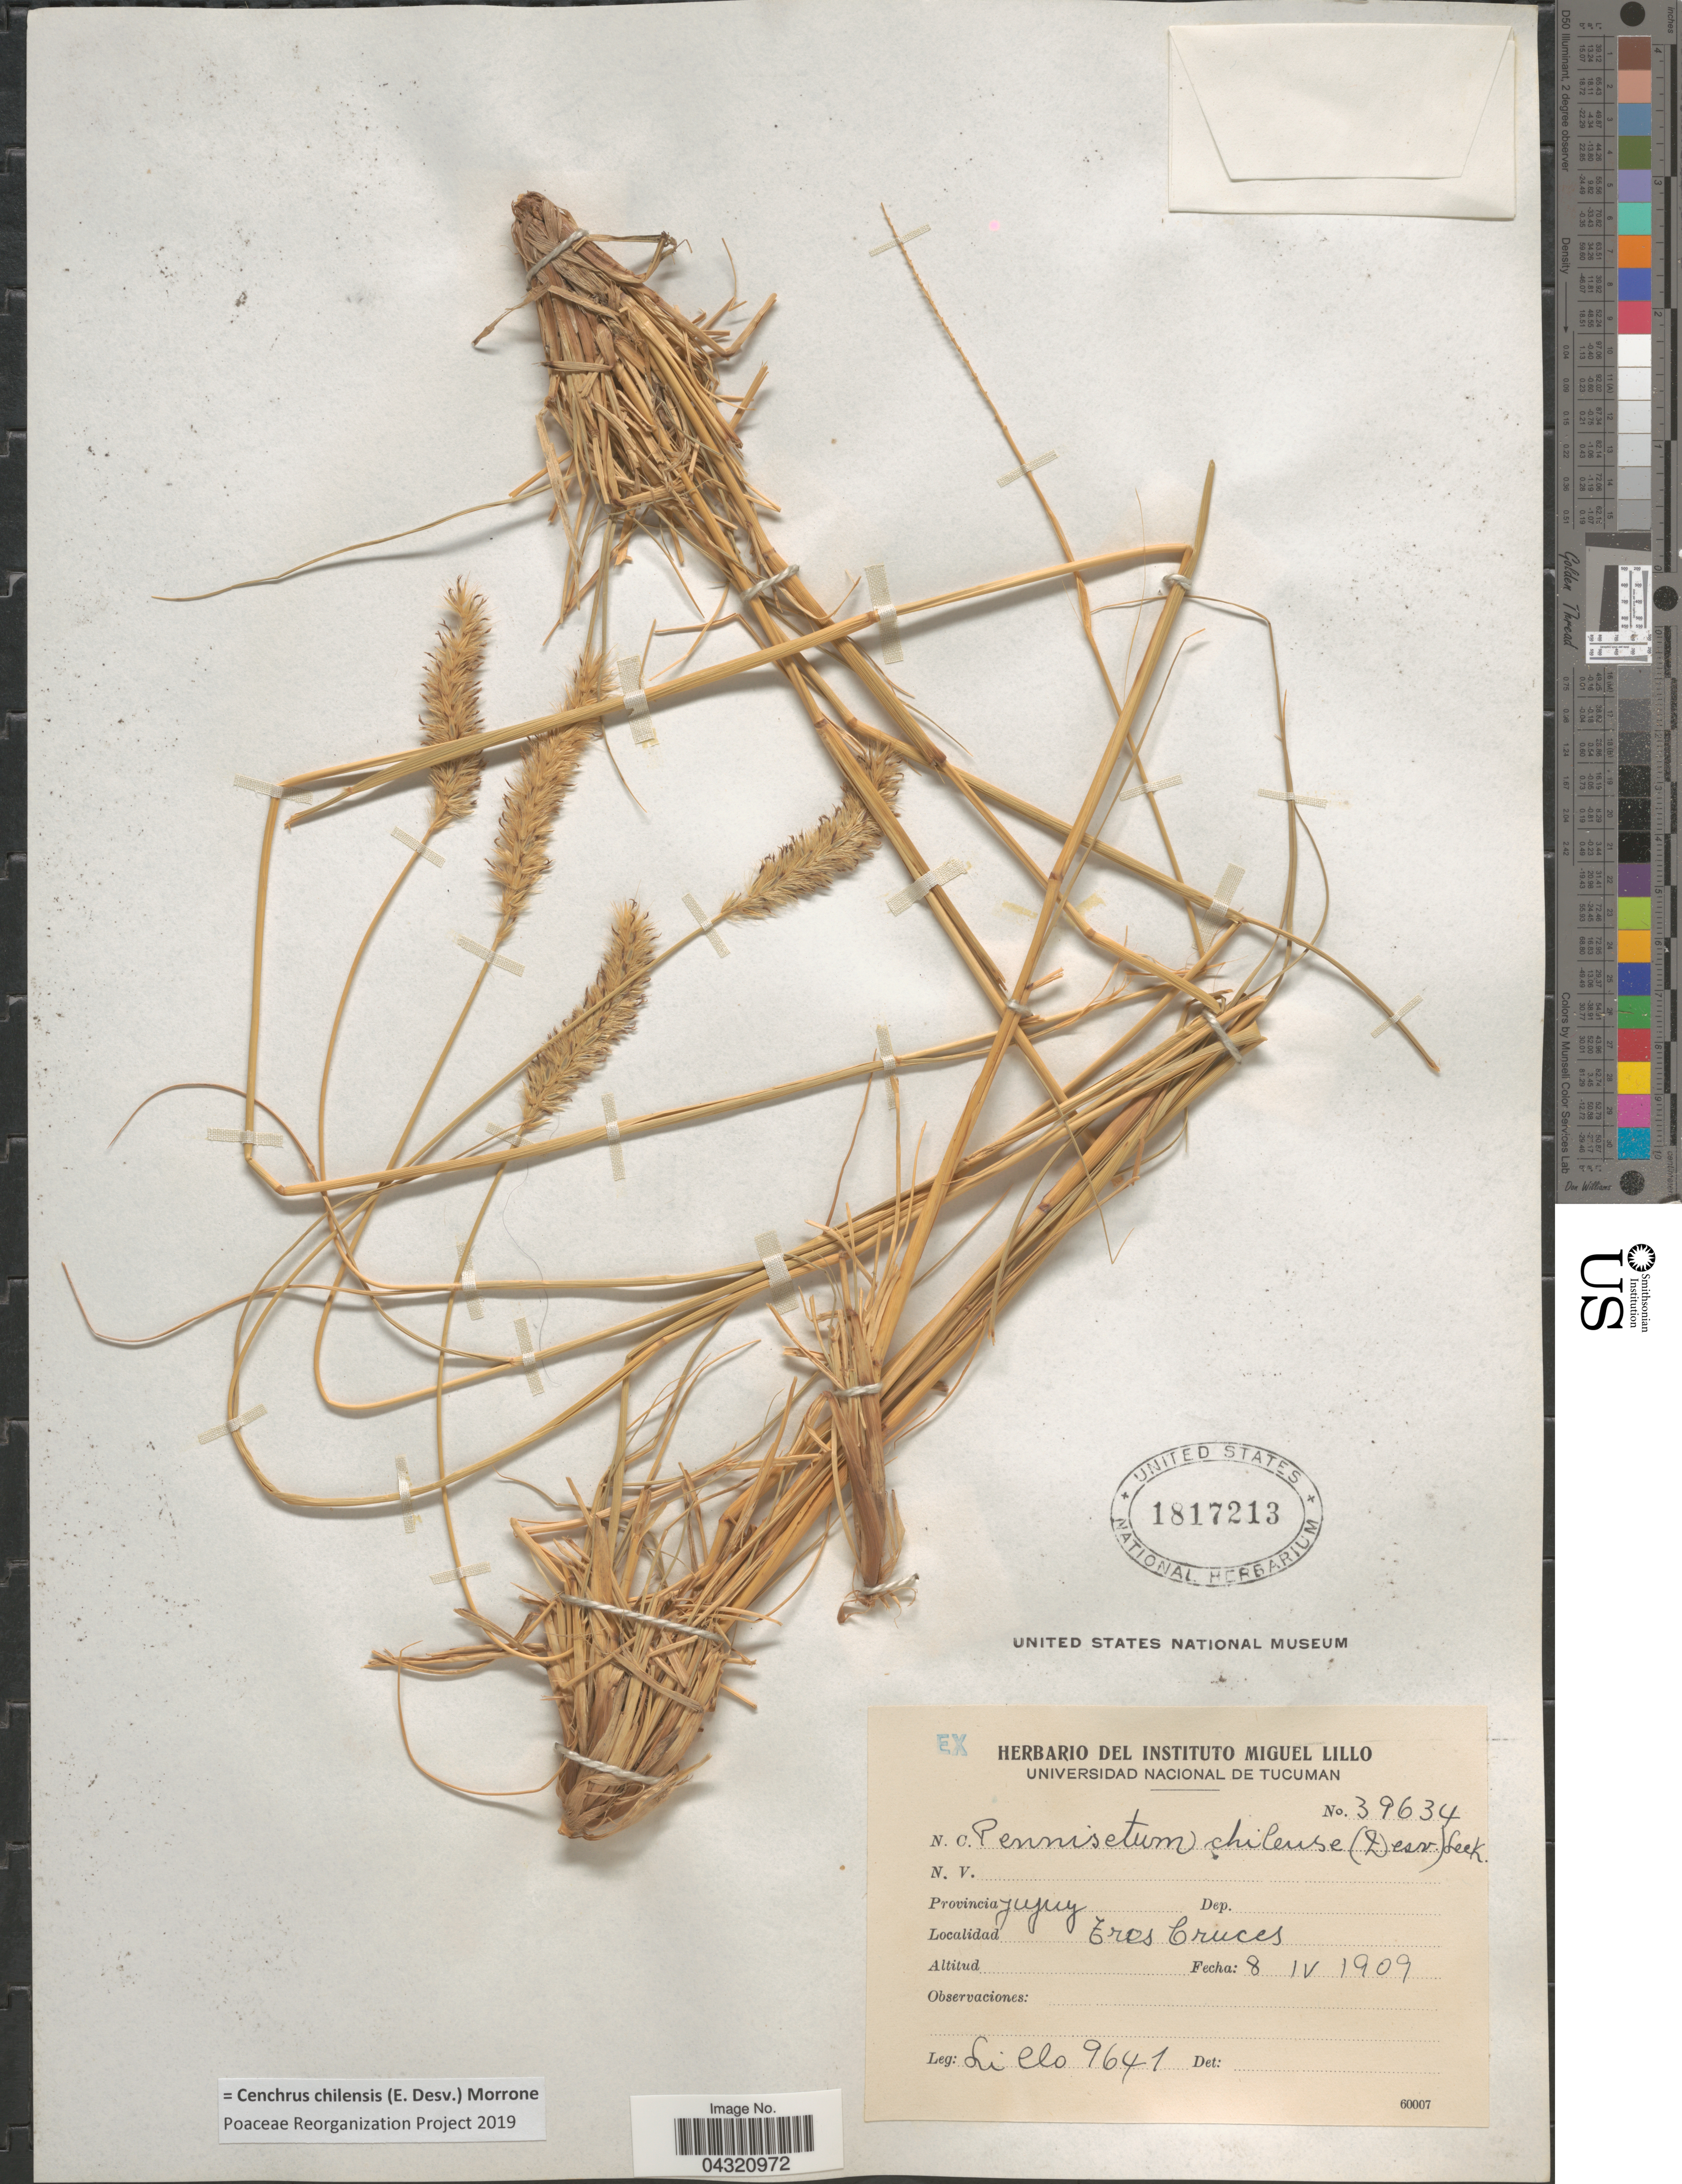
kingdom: Plantae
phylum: Tracheophyta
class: Liliopsida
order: Poales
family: Poaceae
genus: Cenchrus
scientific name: Cenchrus chilensis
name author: (É. Desv.) Morrone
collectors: M. Lillo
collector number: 9641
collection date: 1909-04-08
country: Argentina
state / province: Jujuy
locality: Tres Cruces.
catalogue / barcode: US 1817213